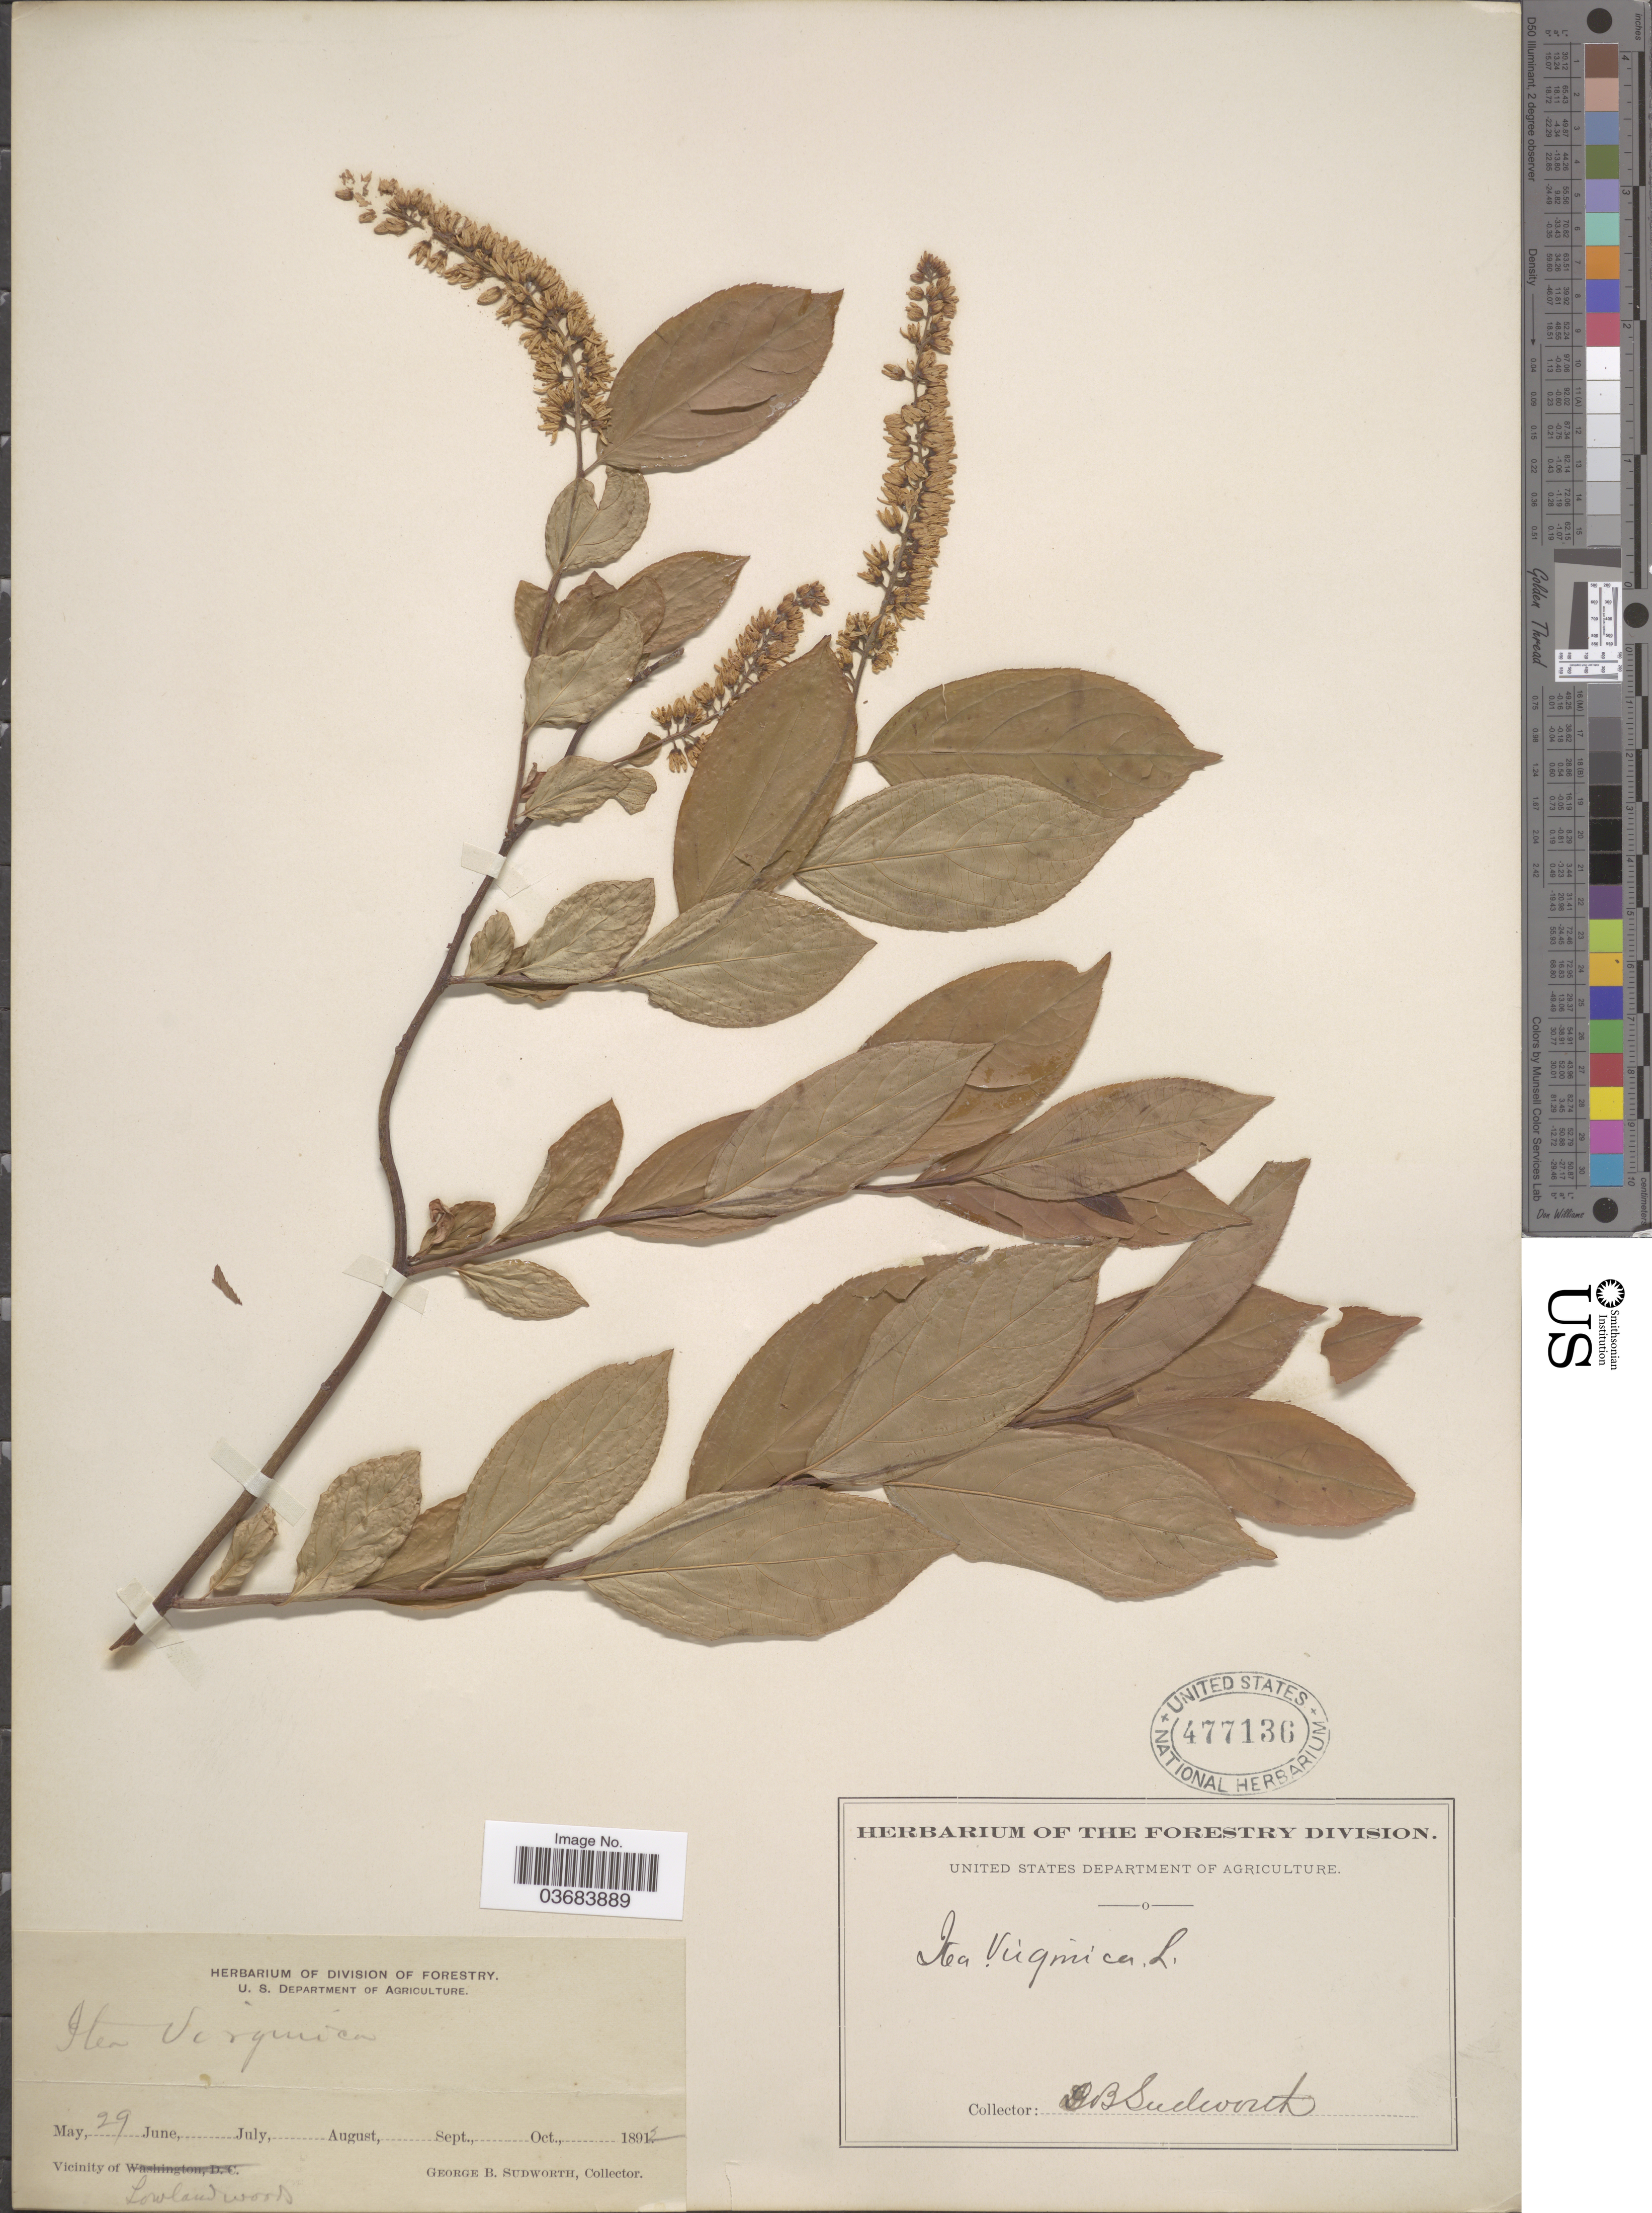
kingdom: Plantae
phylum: Tracheophyta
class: Magnoliopsida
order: Saxifragales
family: Iteaceae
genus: Itea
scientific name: Itea virginica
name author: L.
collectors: G. B. Sudworth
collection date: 1892-05-29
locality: Vicinity of Lowland woods.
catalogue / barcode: US 477136